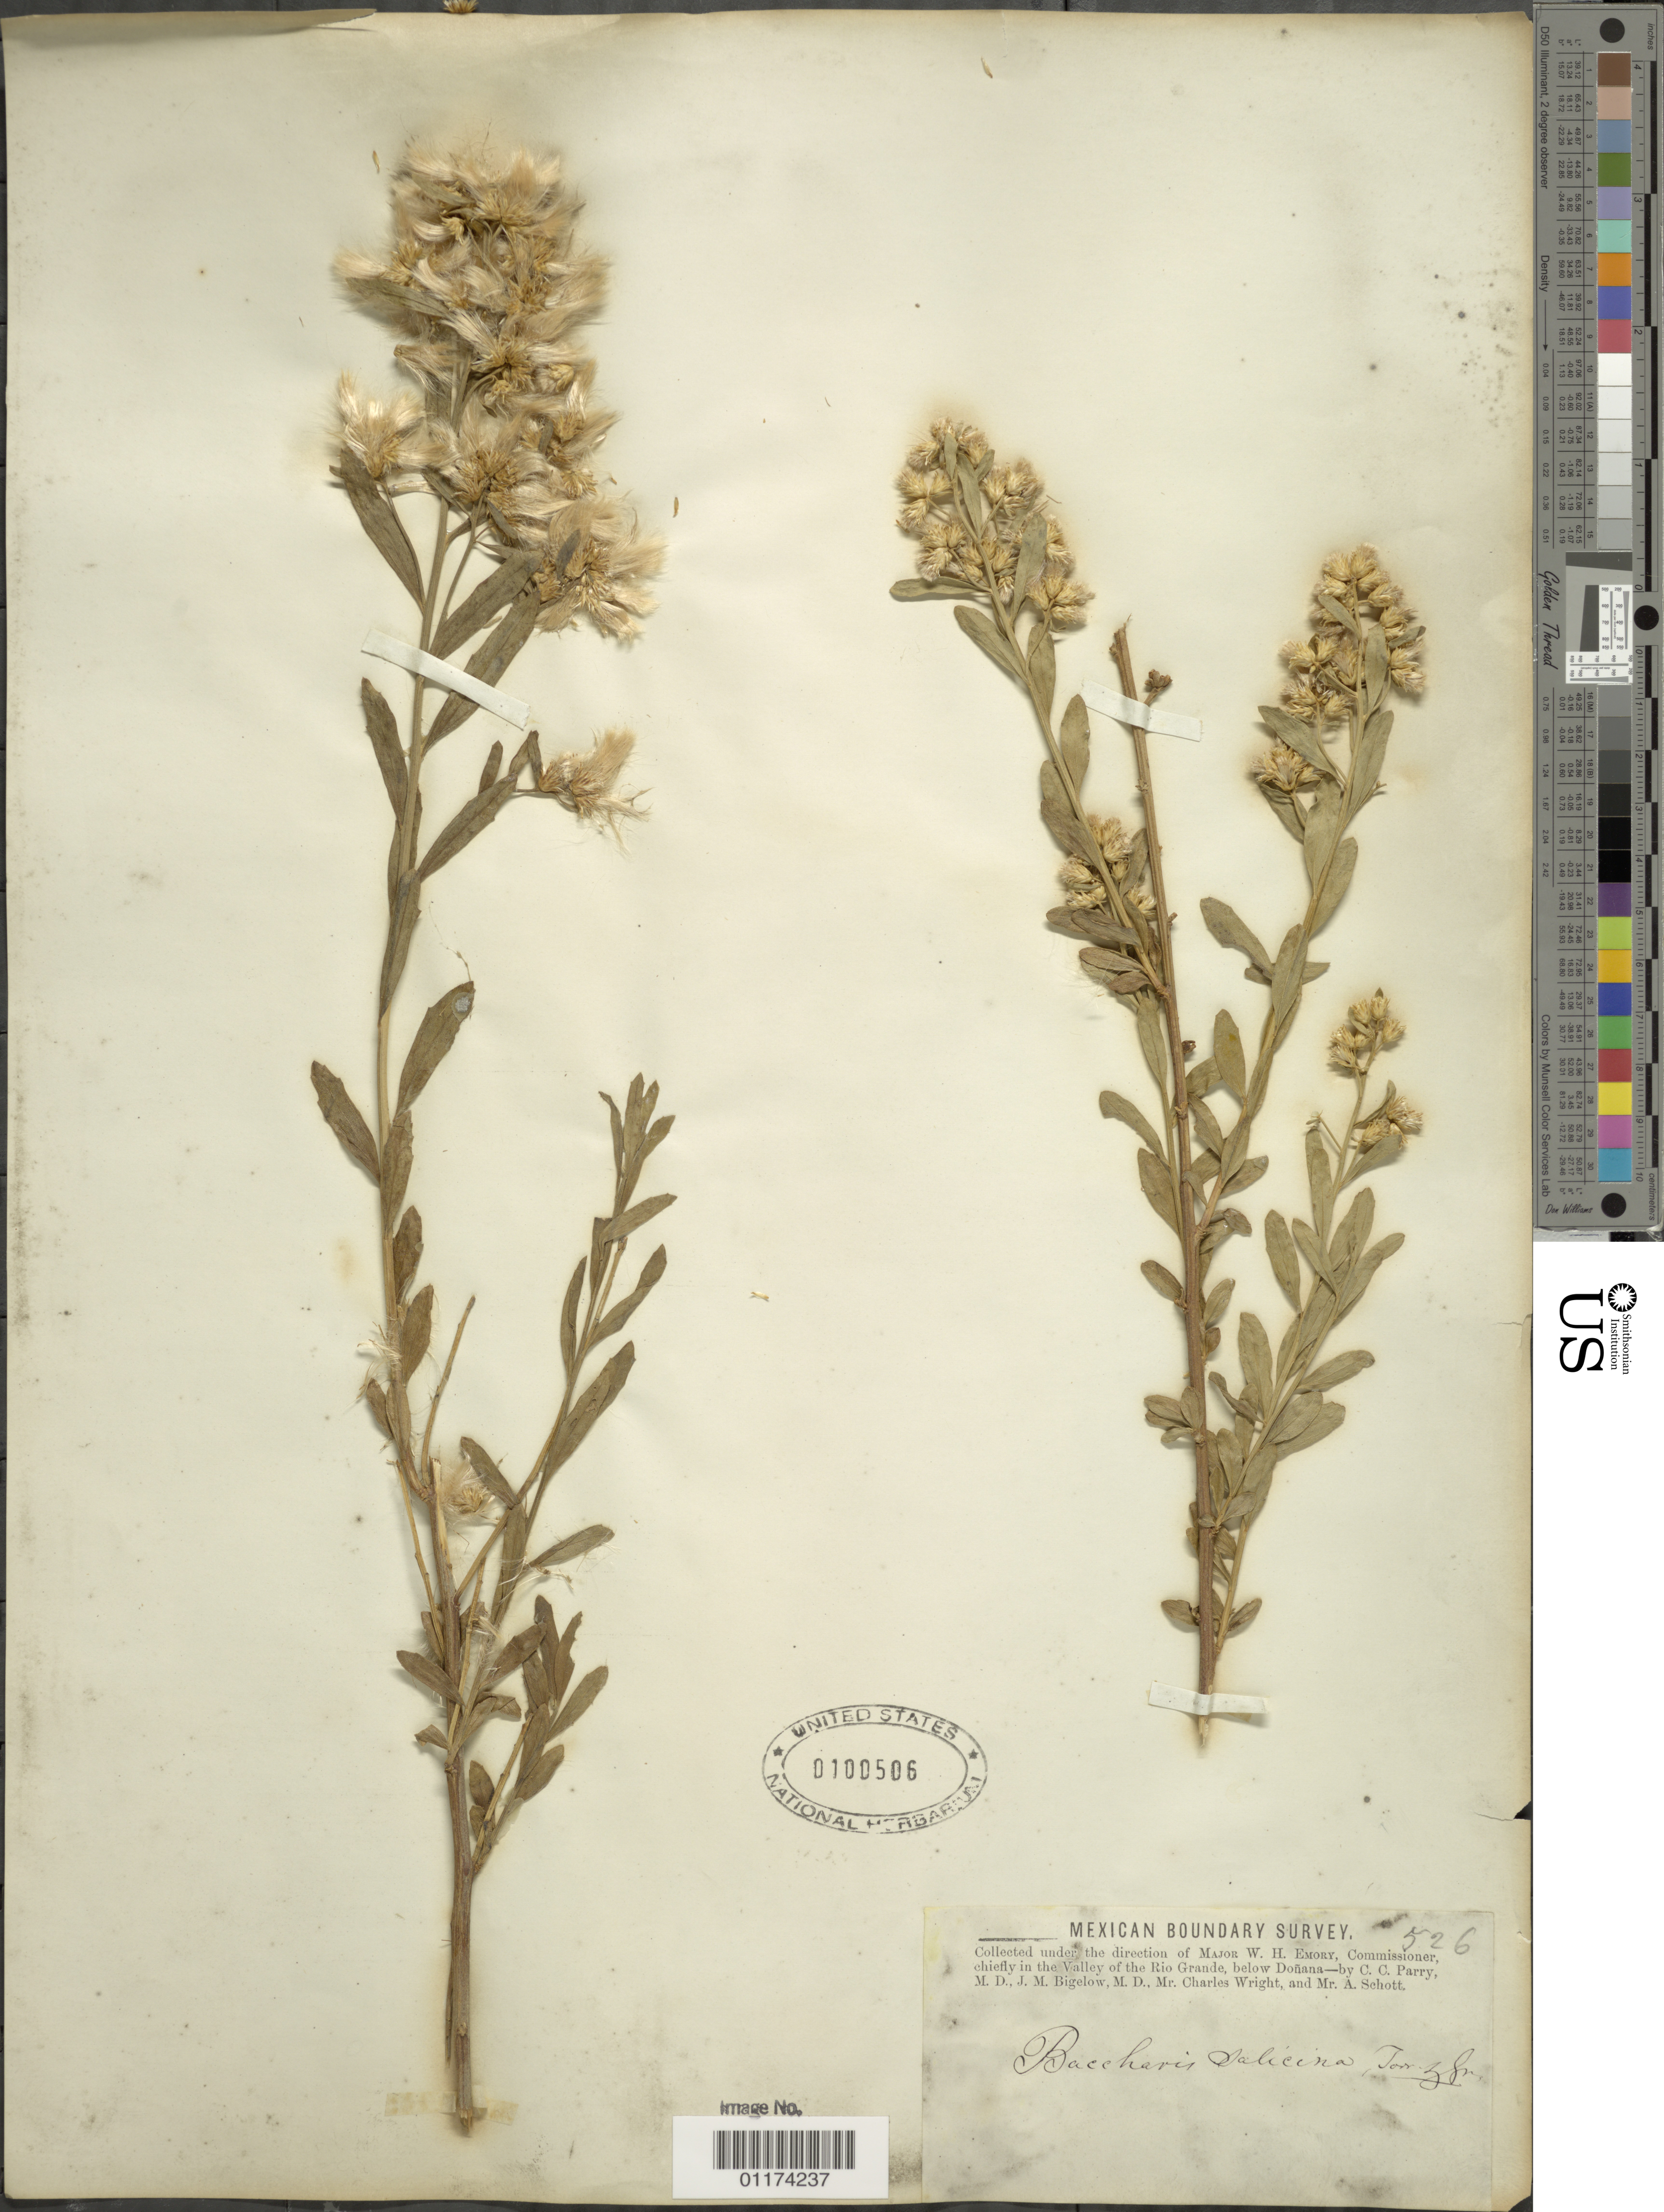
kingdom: Plantae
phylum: Tracheophyta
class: Magnoliopsida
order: Asterales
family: Asteraceae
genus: Baccharis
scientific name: Baccharis salicina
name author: Torr. & A. Gray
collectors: C. C. Parry, J. M. Bigelow, C. Wright & A. Schott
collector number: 526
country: United States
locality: in the Valley of the Rio Grande, below Donana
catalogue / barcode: US 100506